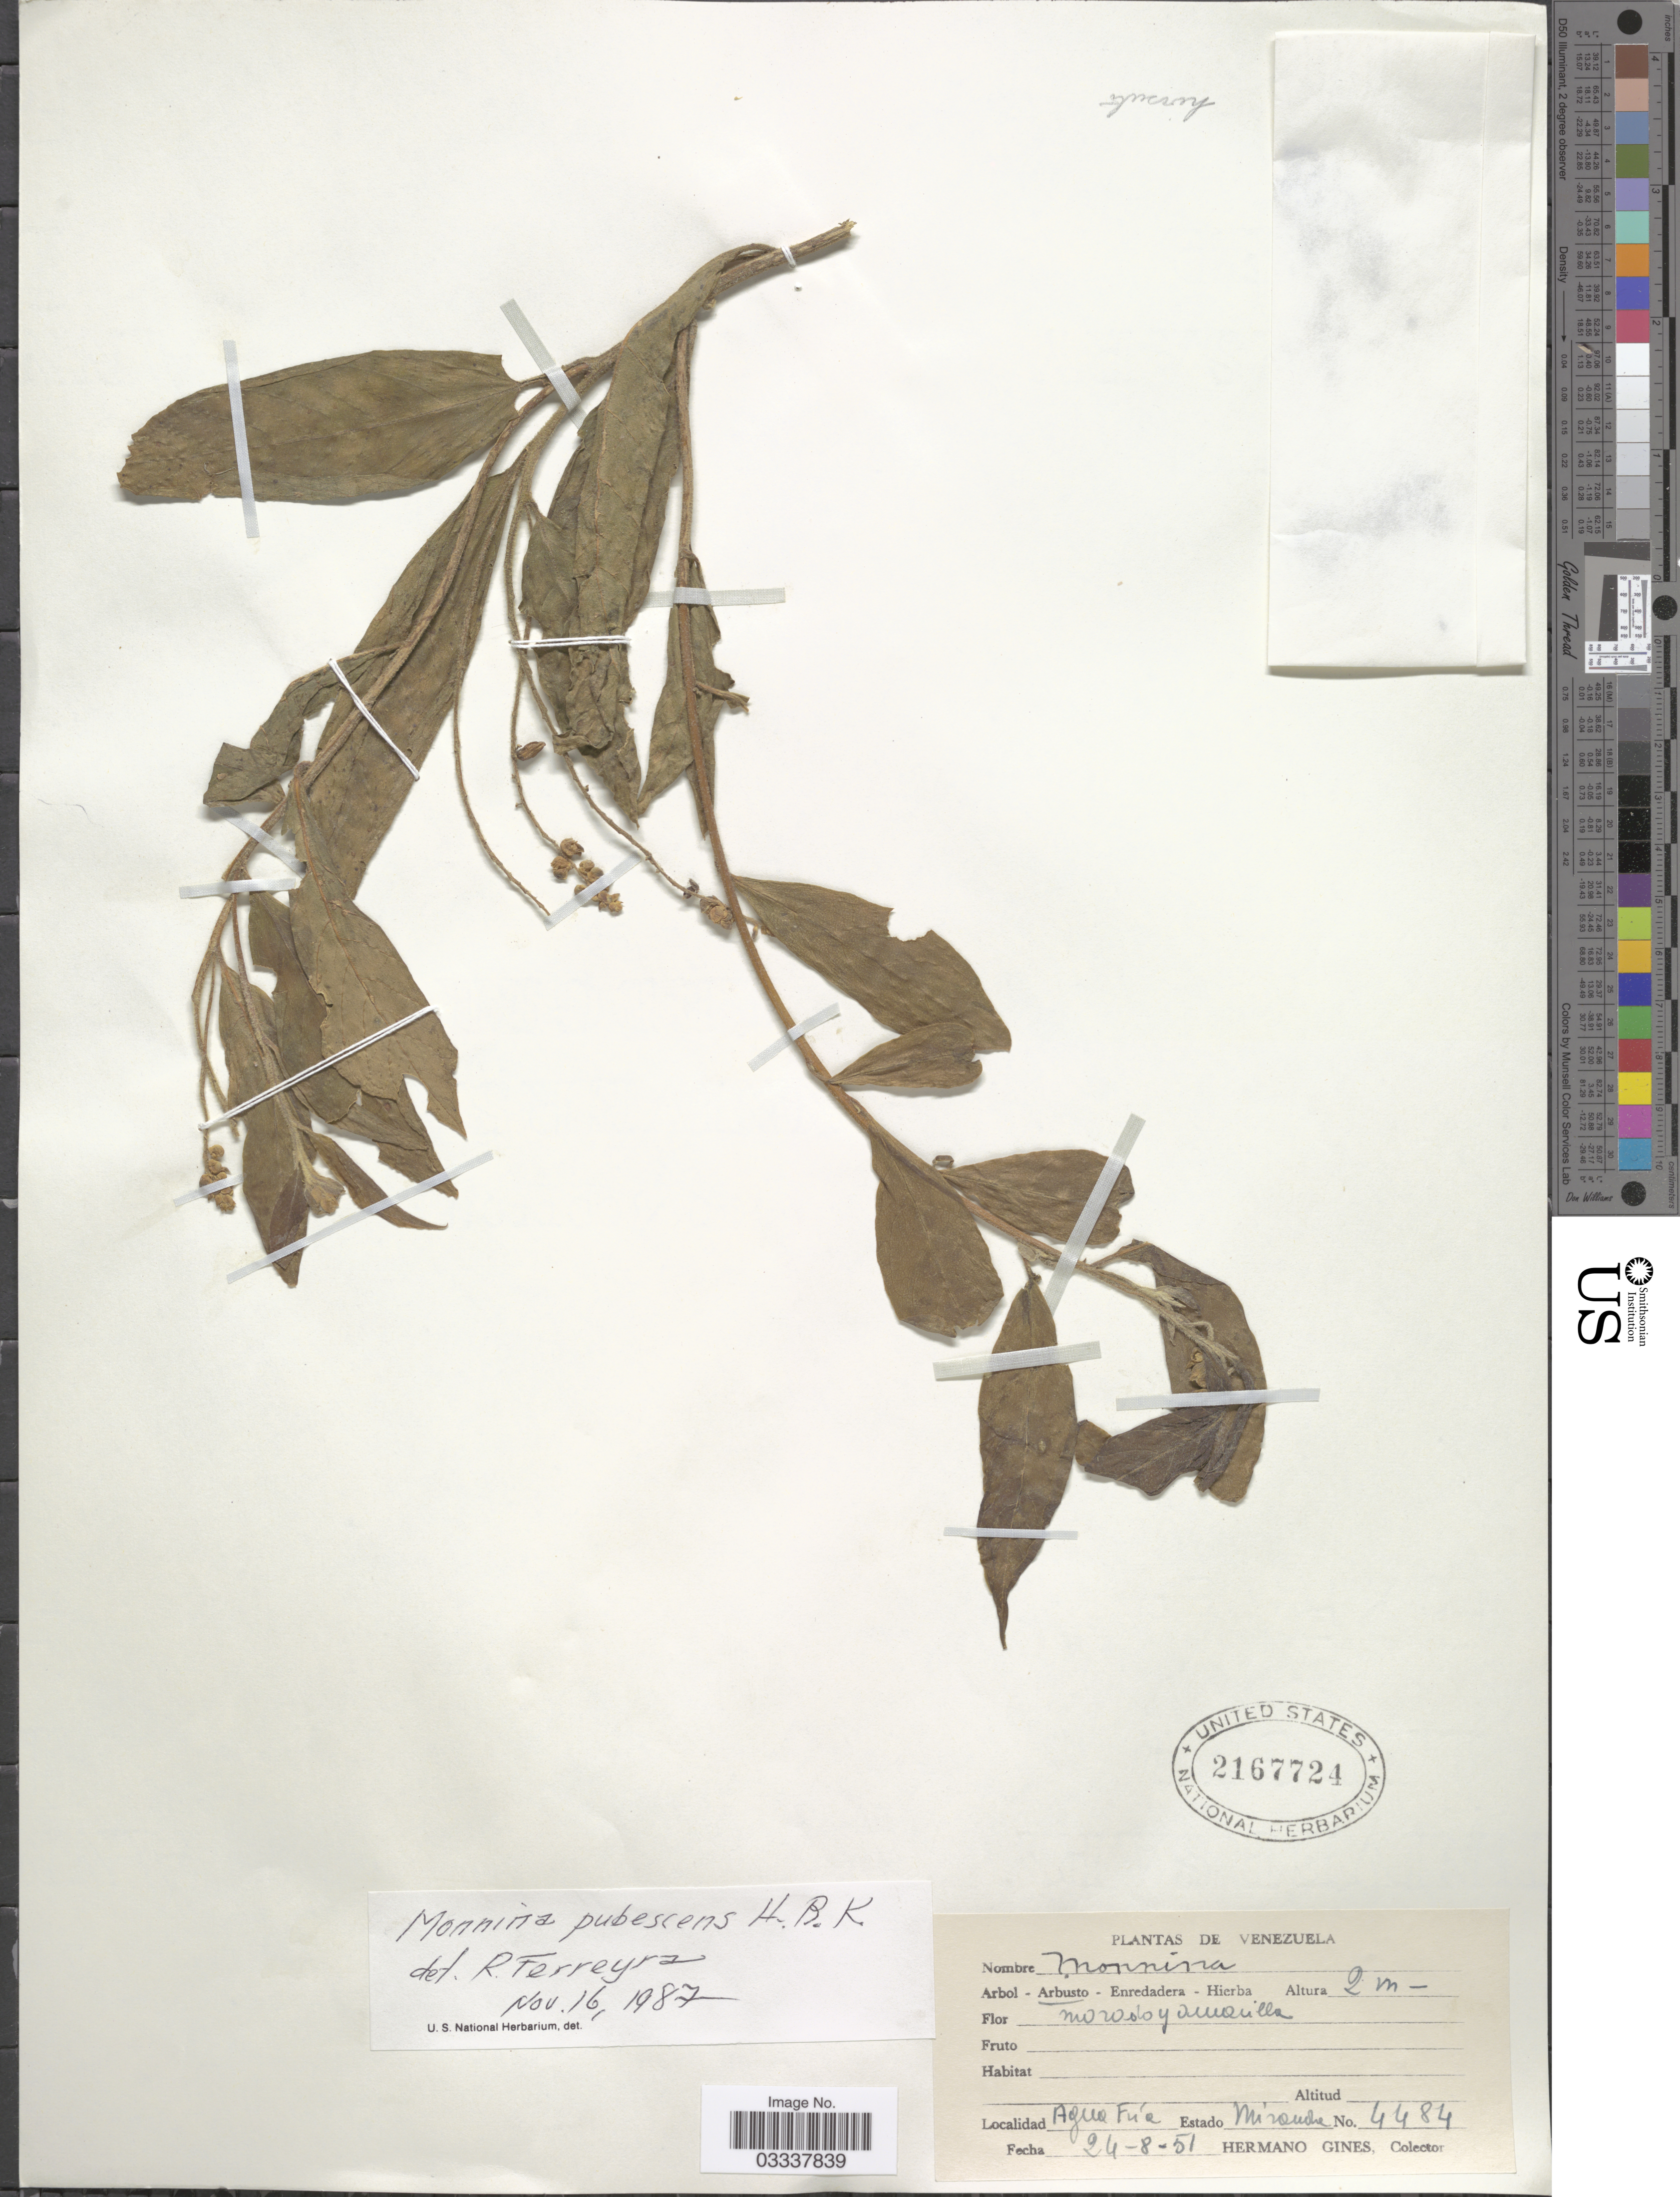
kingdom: Plantae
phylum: Tracheophyta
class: Magnoliopsida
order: Fabales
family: Polygalaceae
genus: Monnina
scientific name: Monnina pubescens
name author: Kunth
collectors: Bro. Gines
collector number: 4484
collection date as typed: Transcribed d/m/y: 24/8/51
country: Venezuela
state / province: Miranda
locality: Agua Fria.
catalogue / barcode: US 2167724